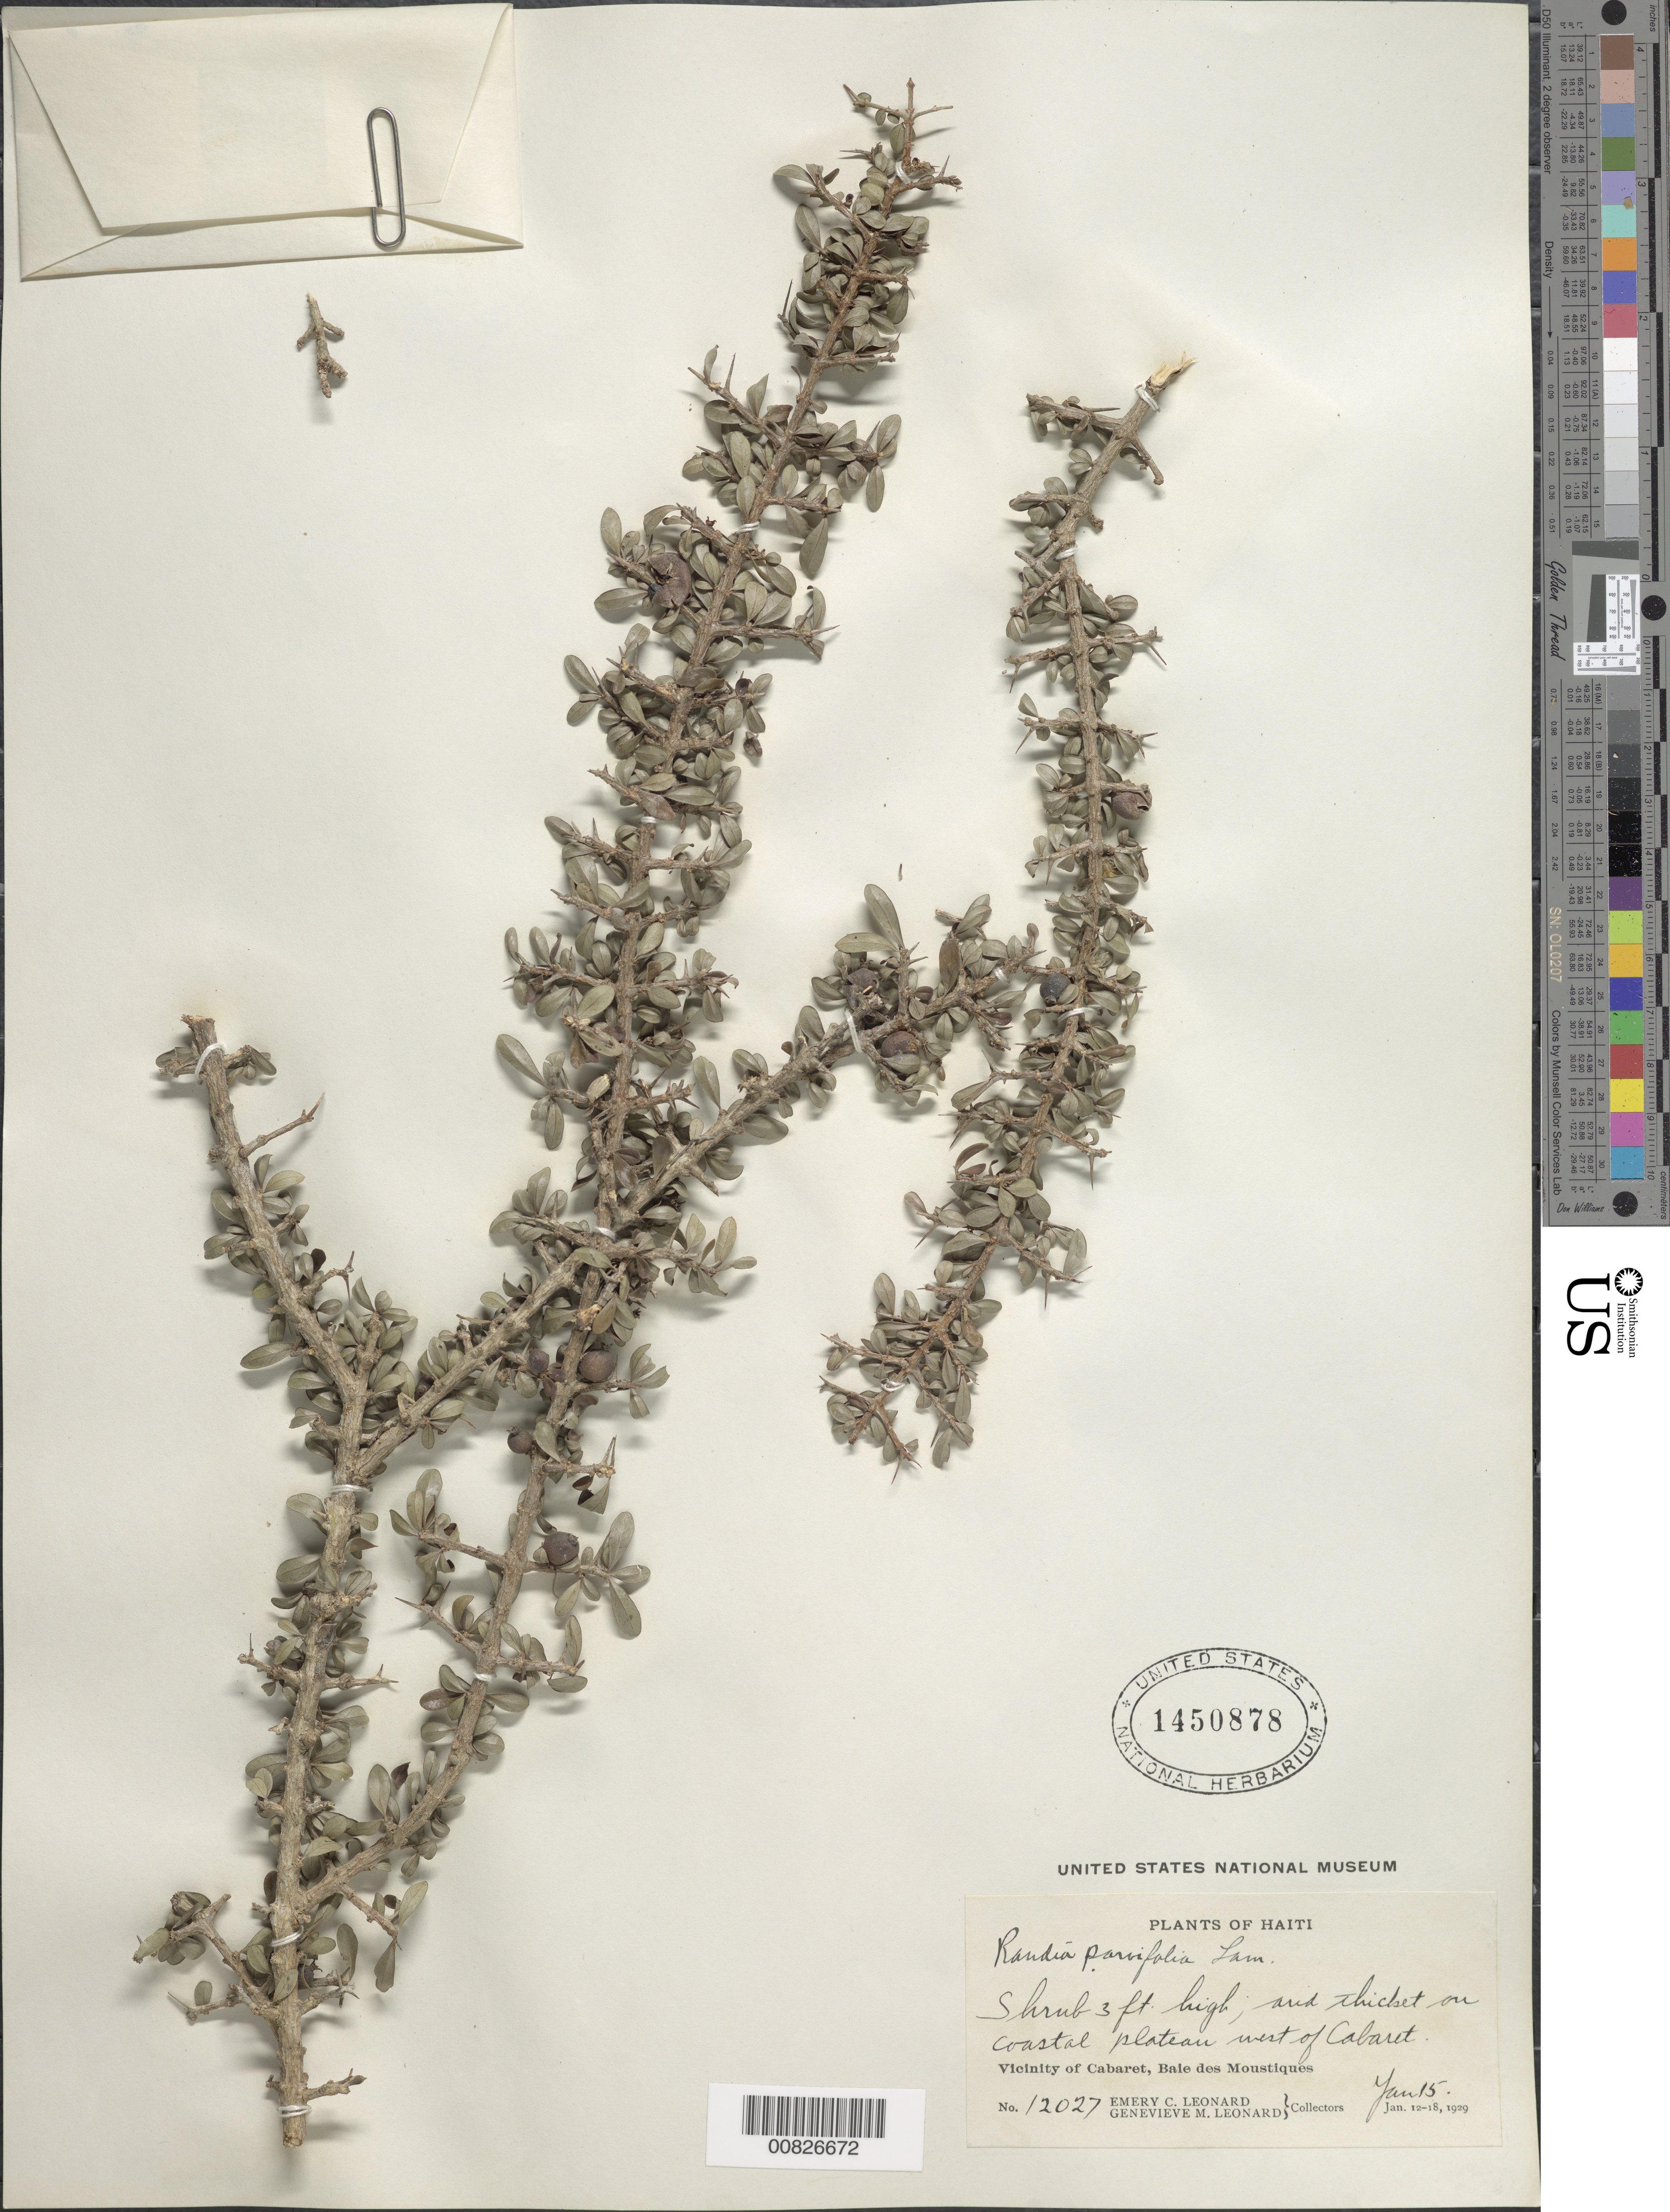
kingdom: Plantae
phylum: Tracheophyta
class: Magnoliopsida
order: Gentianales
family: Rubiaceae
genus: Randia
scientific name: Randia parvifolia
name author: Lam.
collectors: E. C. Leonard & G. M. Leonard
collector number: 12027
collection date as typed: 15 Jan 1929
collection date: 1929-01-15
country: Haiti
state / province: Nord-Ouest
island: Hispaniola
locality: Vicinity of Cabaret, Baie des Moustiques, W of city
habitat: Arid thicket on coastal plateau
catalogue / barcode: US 1450878